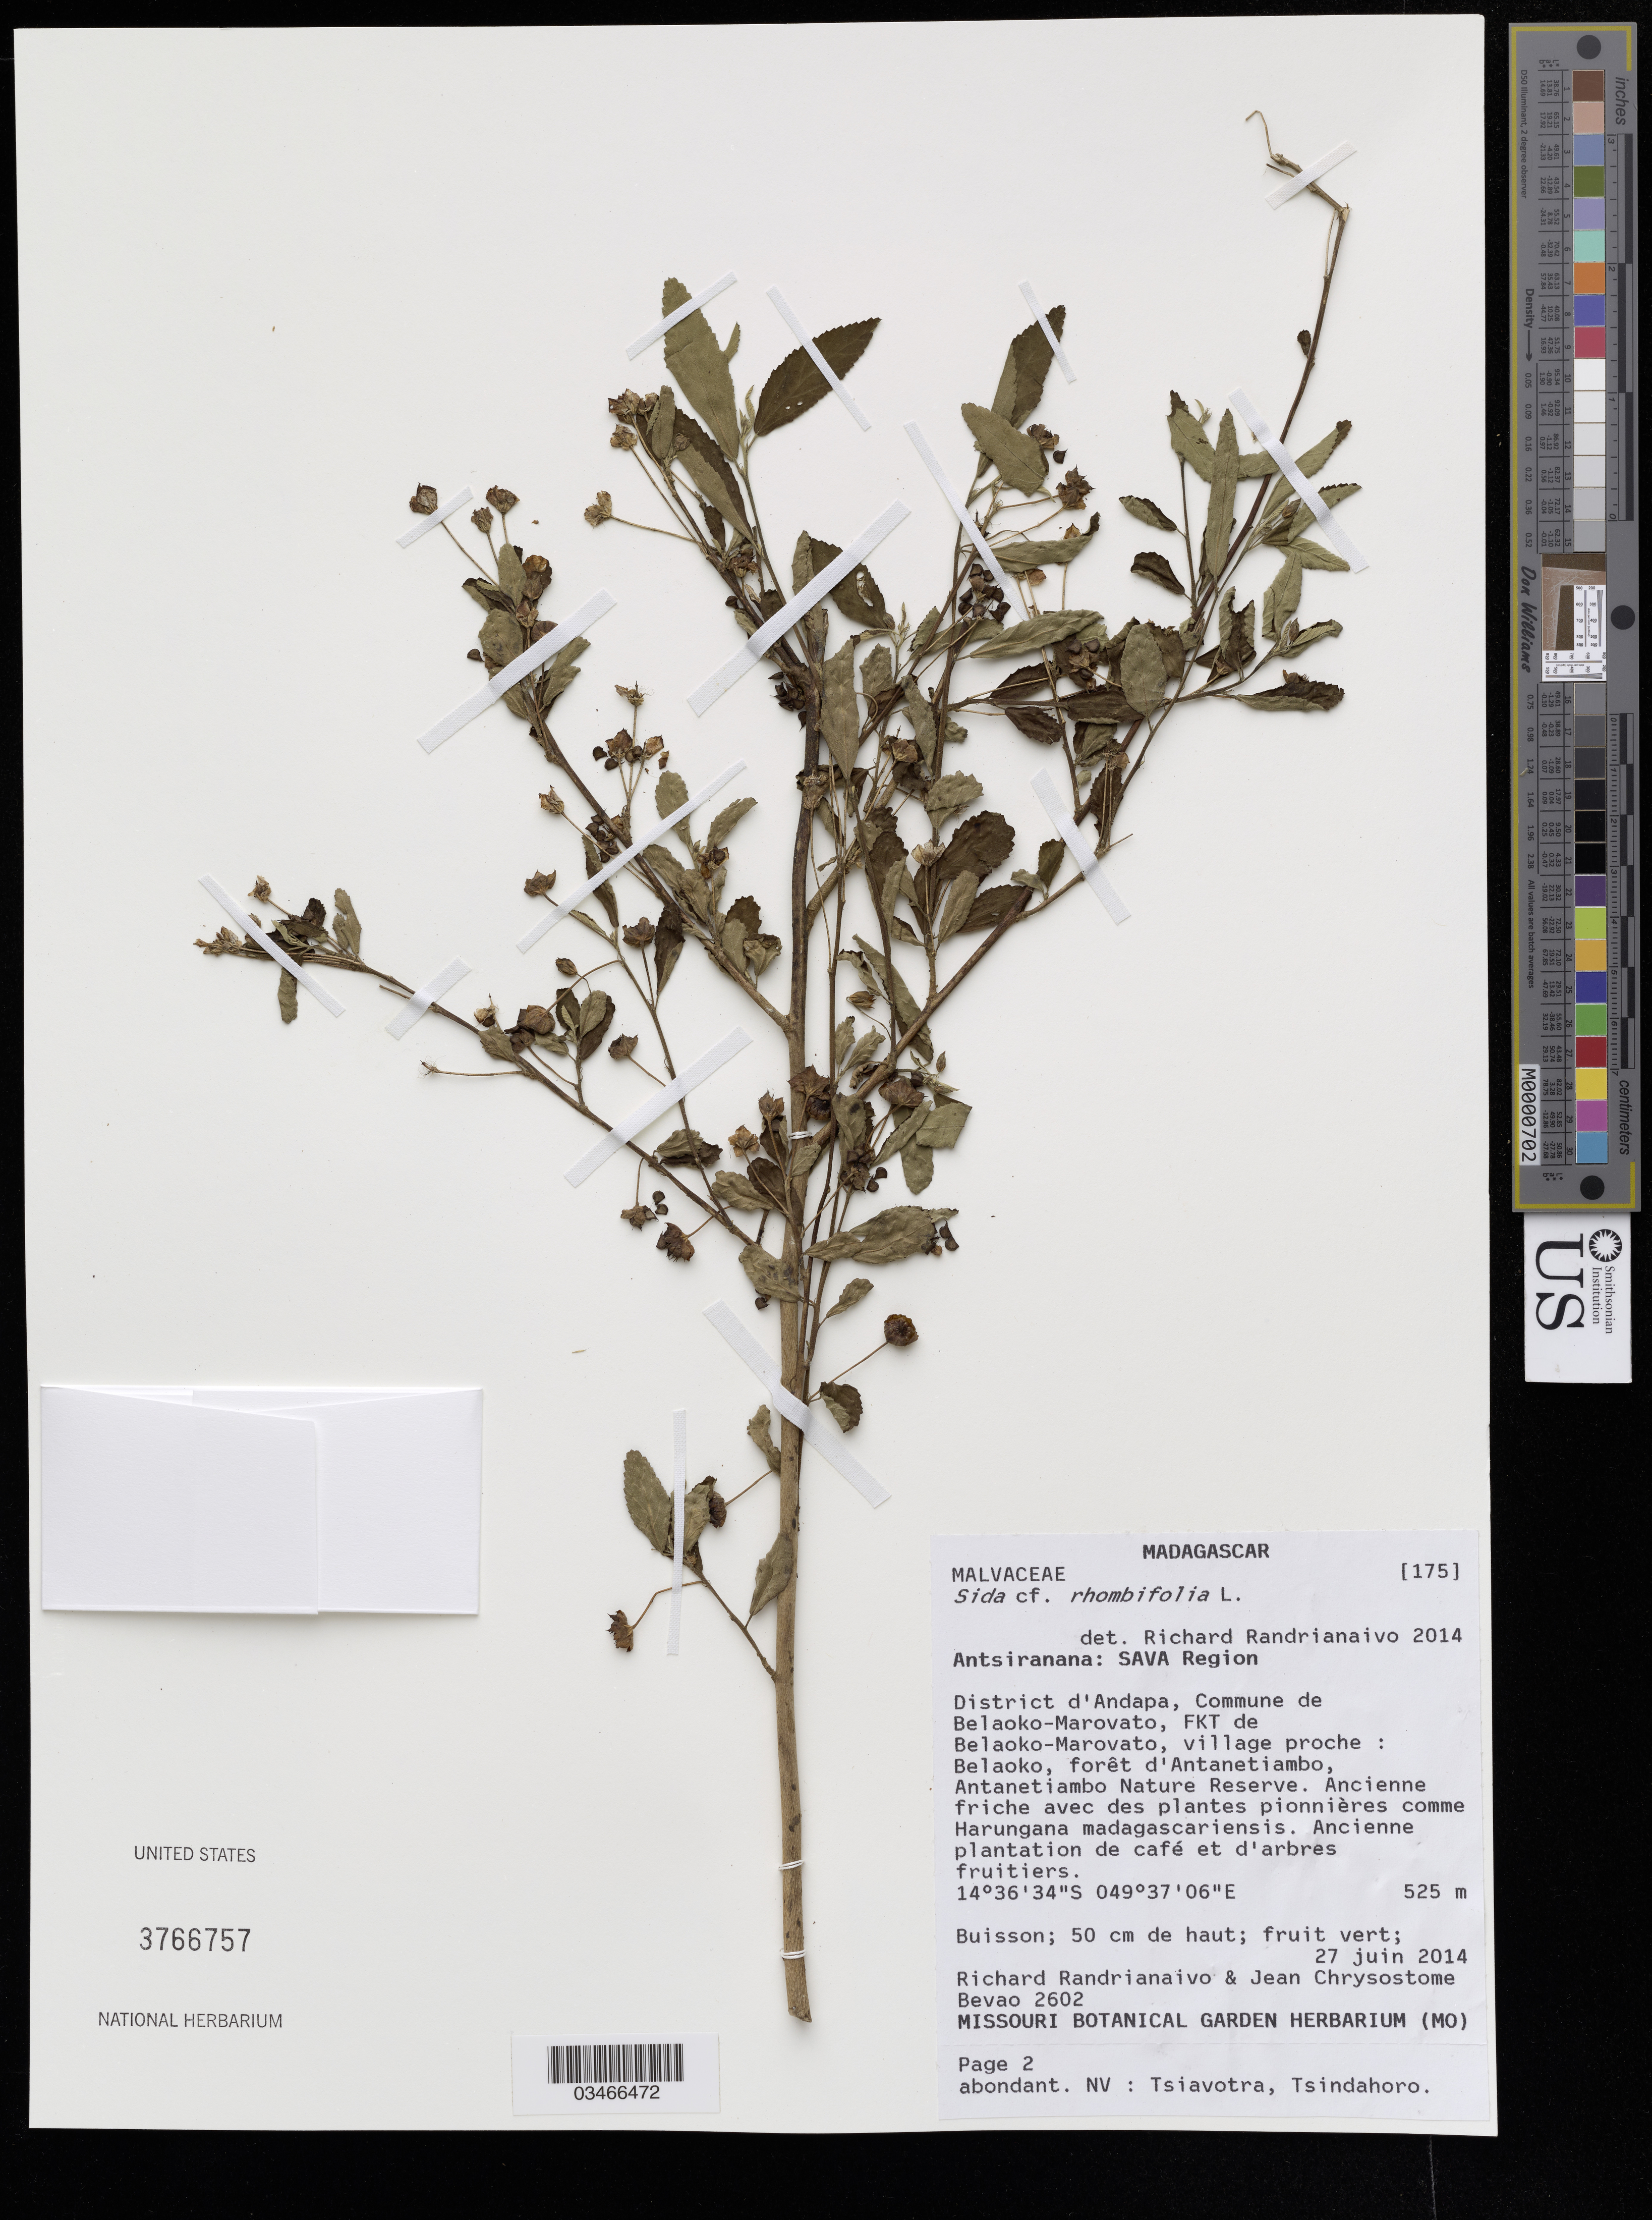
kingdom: Plantae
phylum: Tracheophyta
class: Magnoliopsida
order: Malvales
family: Malvaceae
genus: Sida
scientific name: Sida rhombifolia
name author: L.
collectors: R. Randrianaivo & J. Chrysostome Bevao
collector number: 2602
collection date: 2014-06-27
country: Madagascar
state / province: Antsiranana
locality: SAVA Region, District d'Andapa, Commune de Belaoko-Marovato, village proche: Belaoko, forêt d'Antanetiambo, Antanetiambo Nature Reserve.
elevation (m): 525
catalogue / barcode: US 3766757